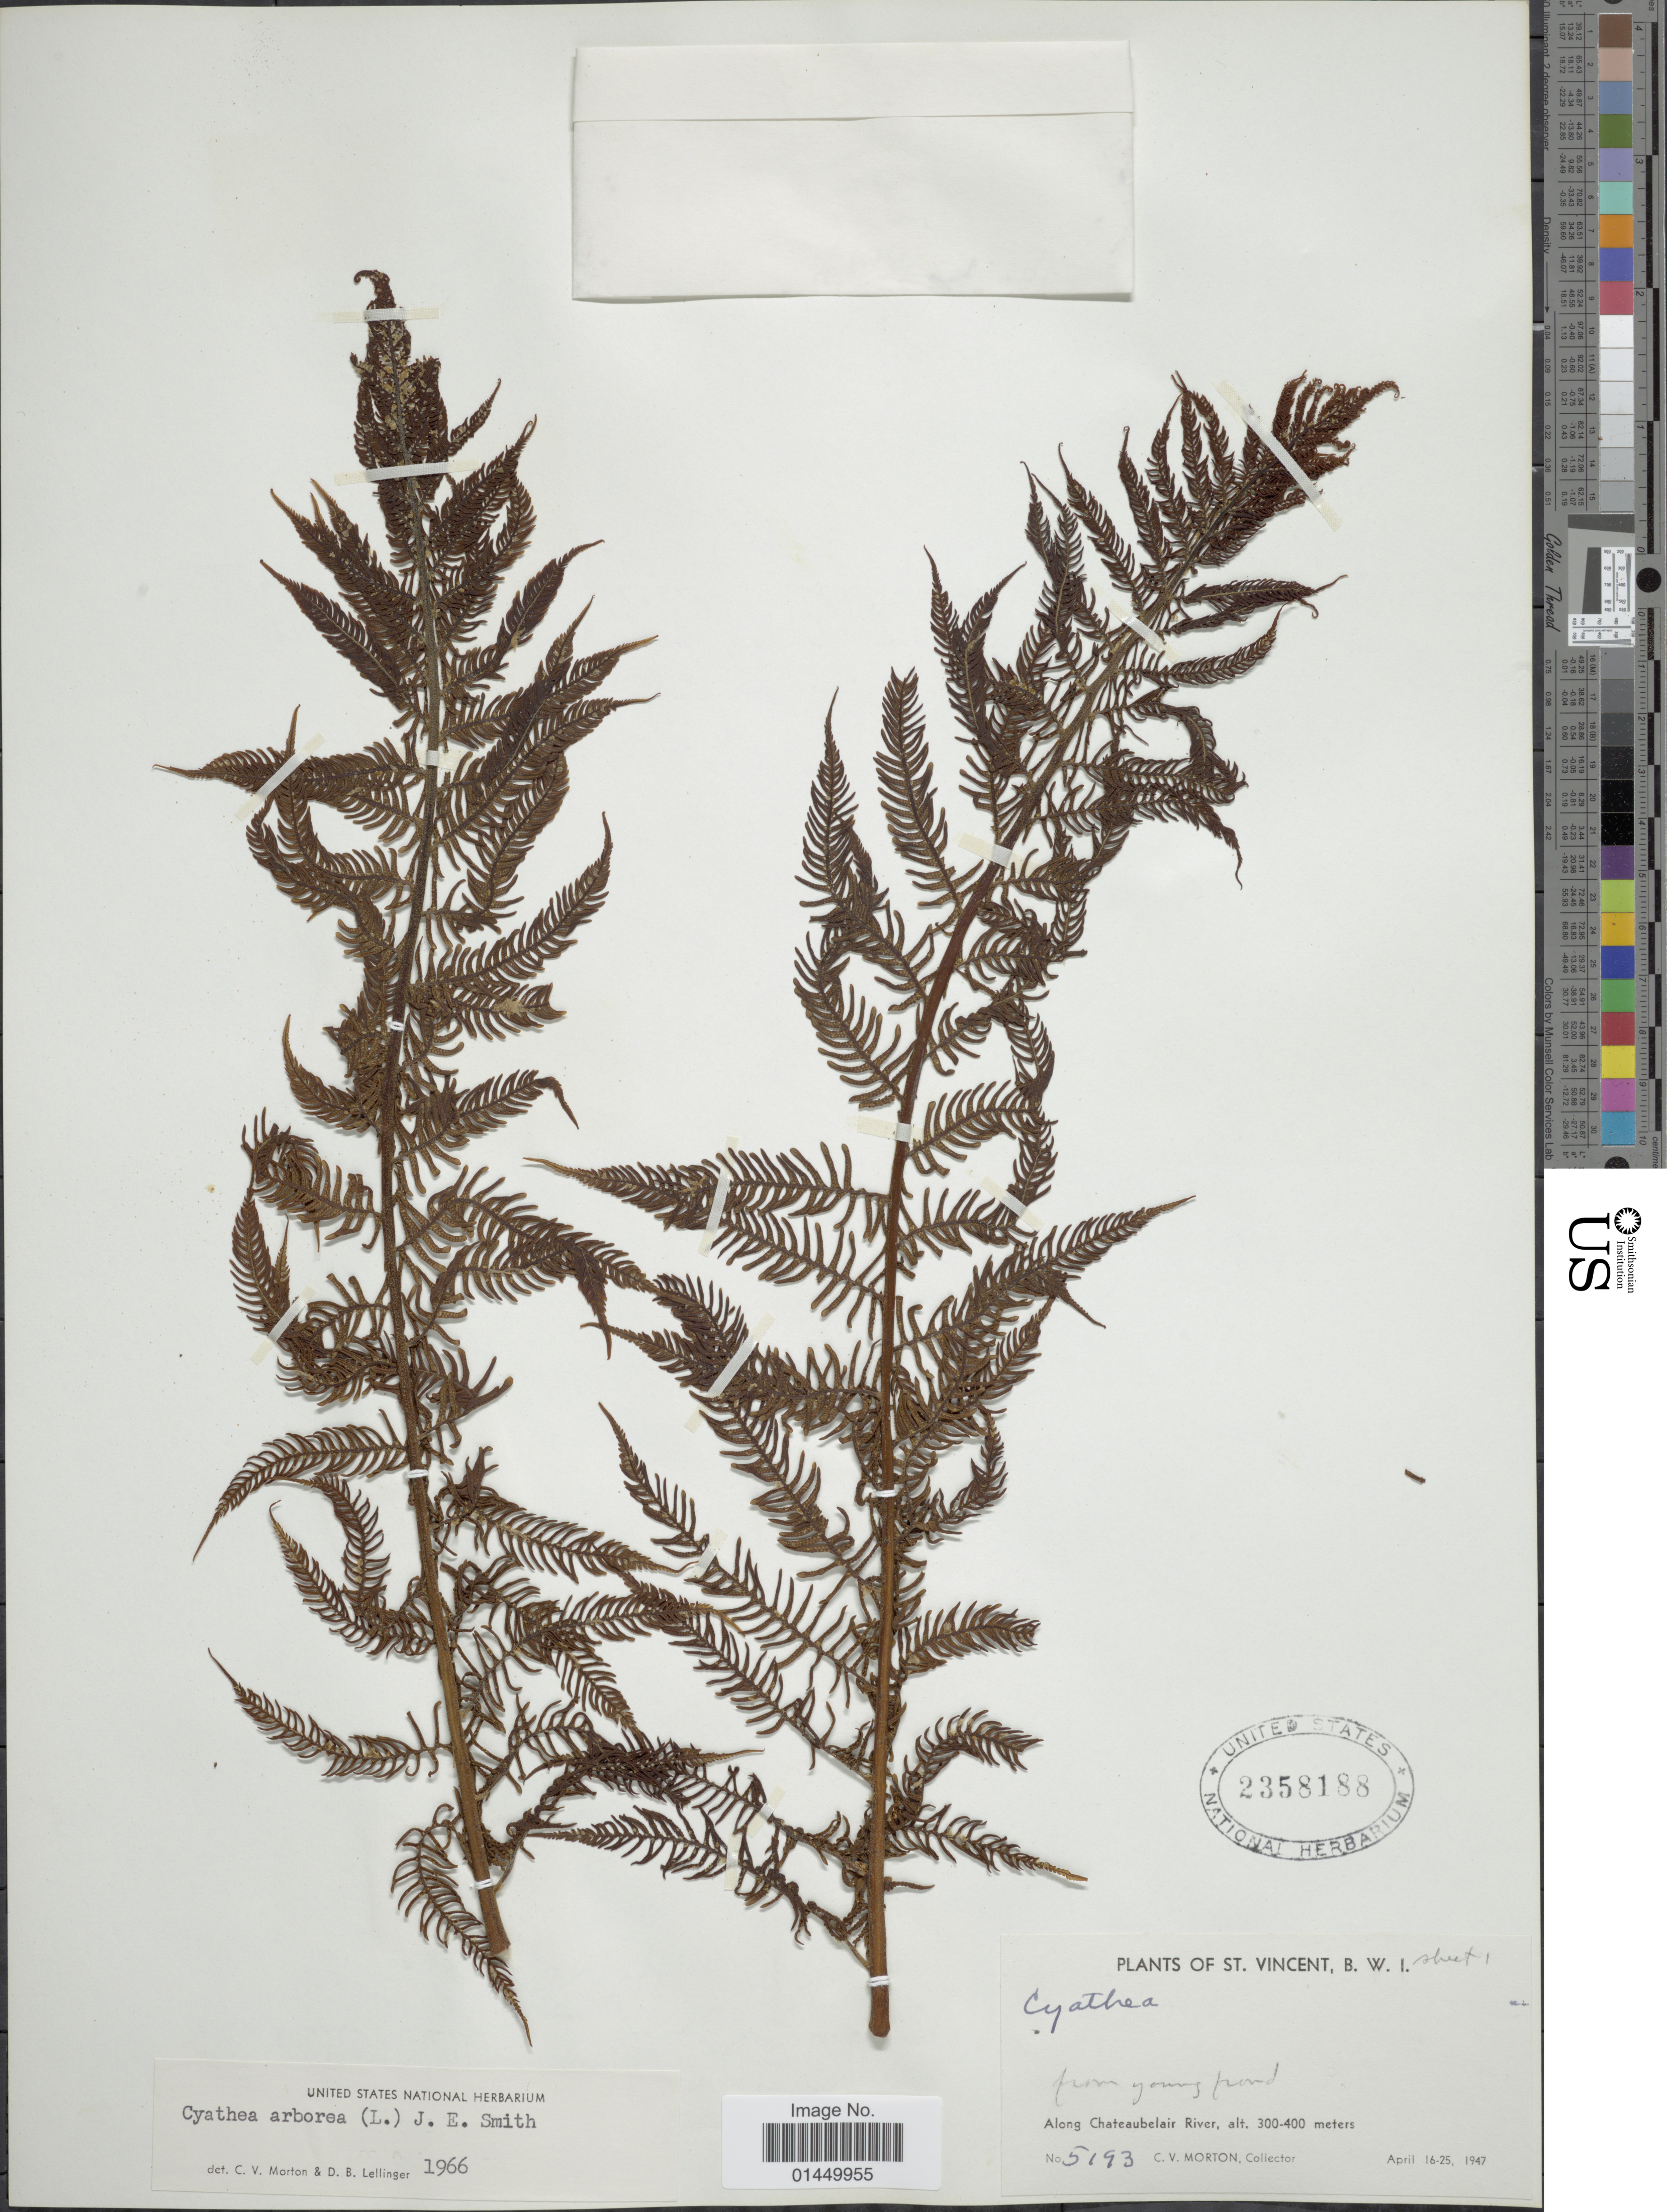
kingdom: Plantae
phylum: Tracheophyta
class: Polypodiopsida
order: Cyatheales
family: Cyatheaceae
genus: Cyathea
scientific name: Cyathea arborea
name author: (L.) Sm.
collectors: C. V. Morton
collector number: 5193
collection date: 1947-04-16/1947-04-25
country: St. Vincent - Grenadines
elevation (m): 300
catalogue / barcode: US 2358188